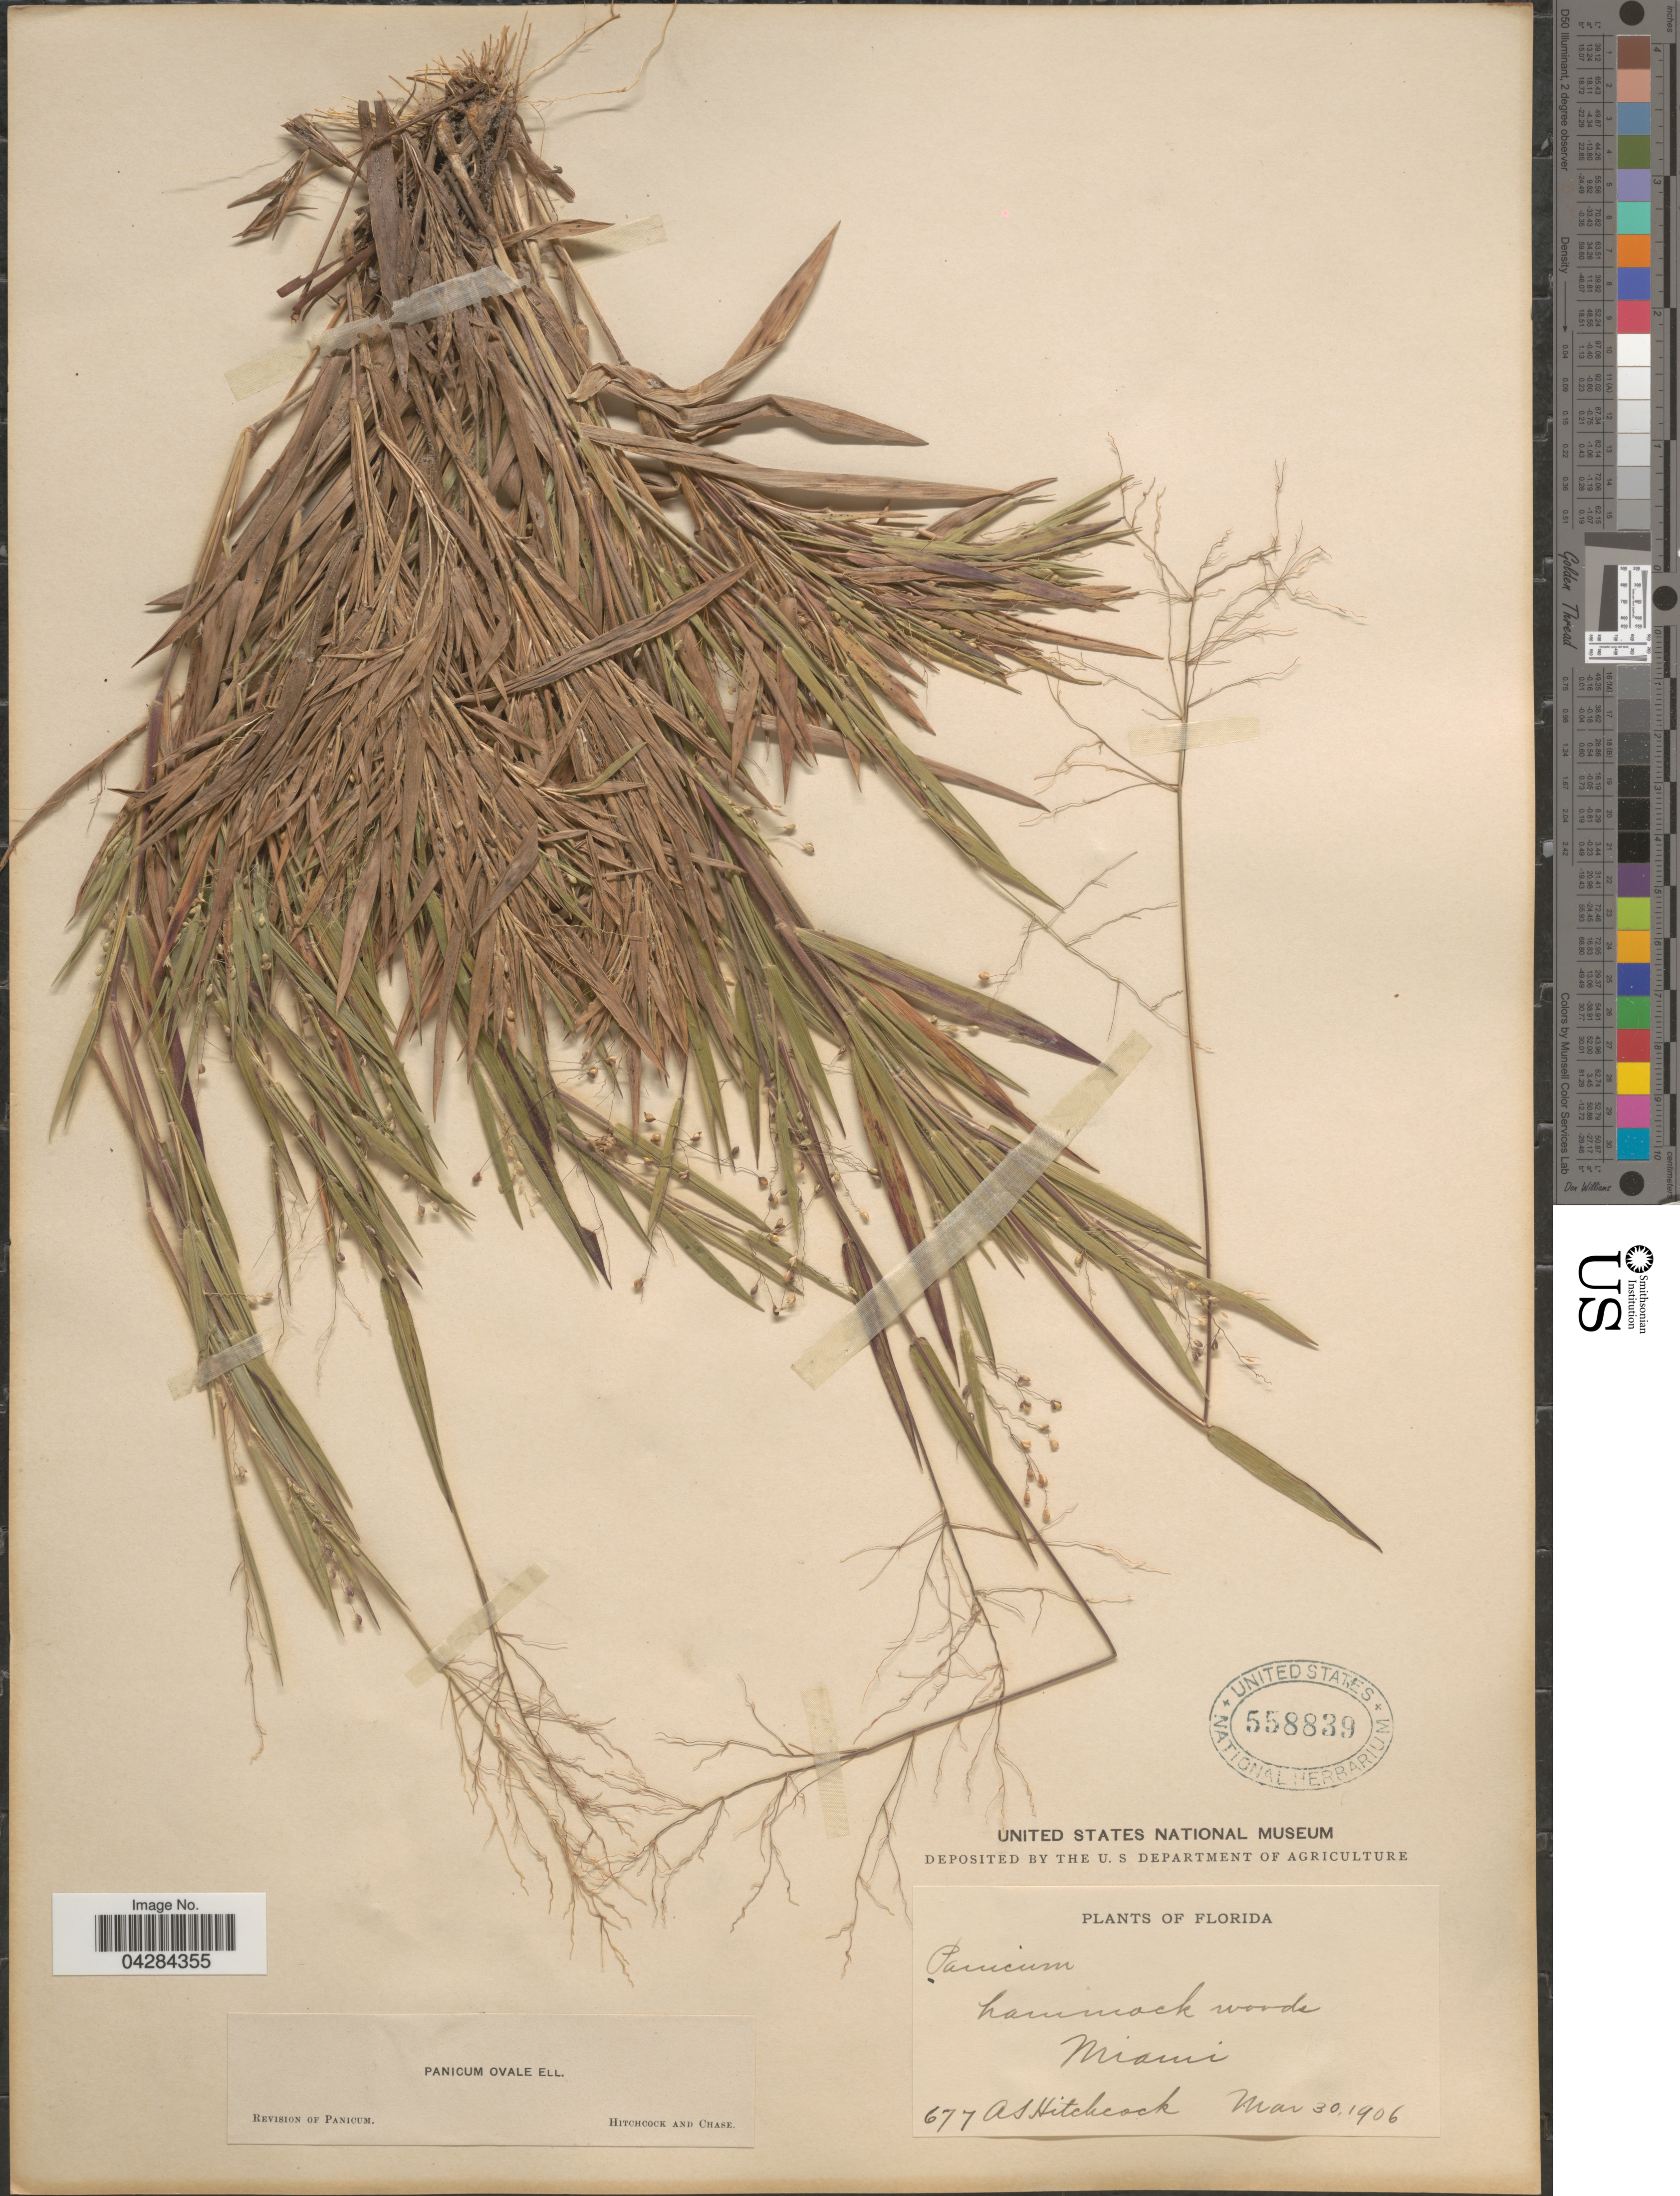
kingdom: Plantae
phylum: Tracheophyta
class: Liliopsida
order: Poales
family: Poaceae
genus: Dichanthelium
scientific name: Dichanthelium ovale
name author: (Elliott) Gould & C.A. Clark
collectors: A. S. Hitchcock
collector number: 677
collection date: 1906-03-30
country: United States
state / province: Florida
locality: Hammock woods. Miami.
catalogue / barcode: US 558839